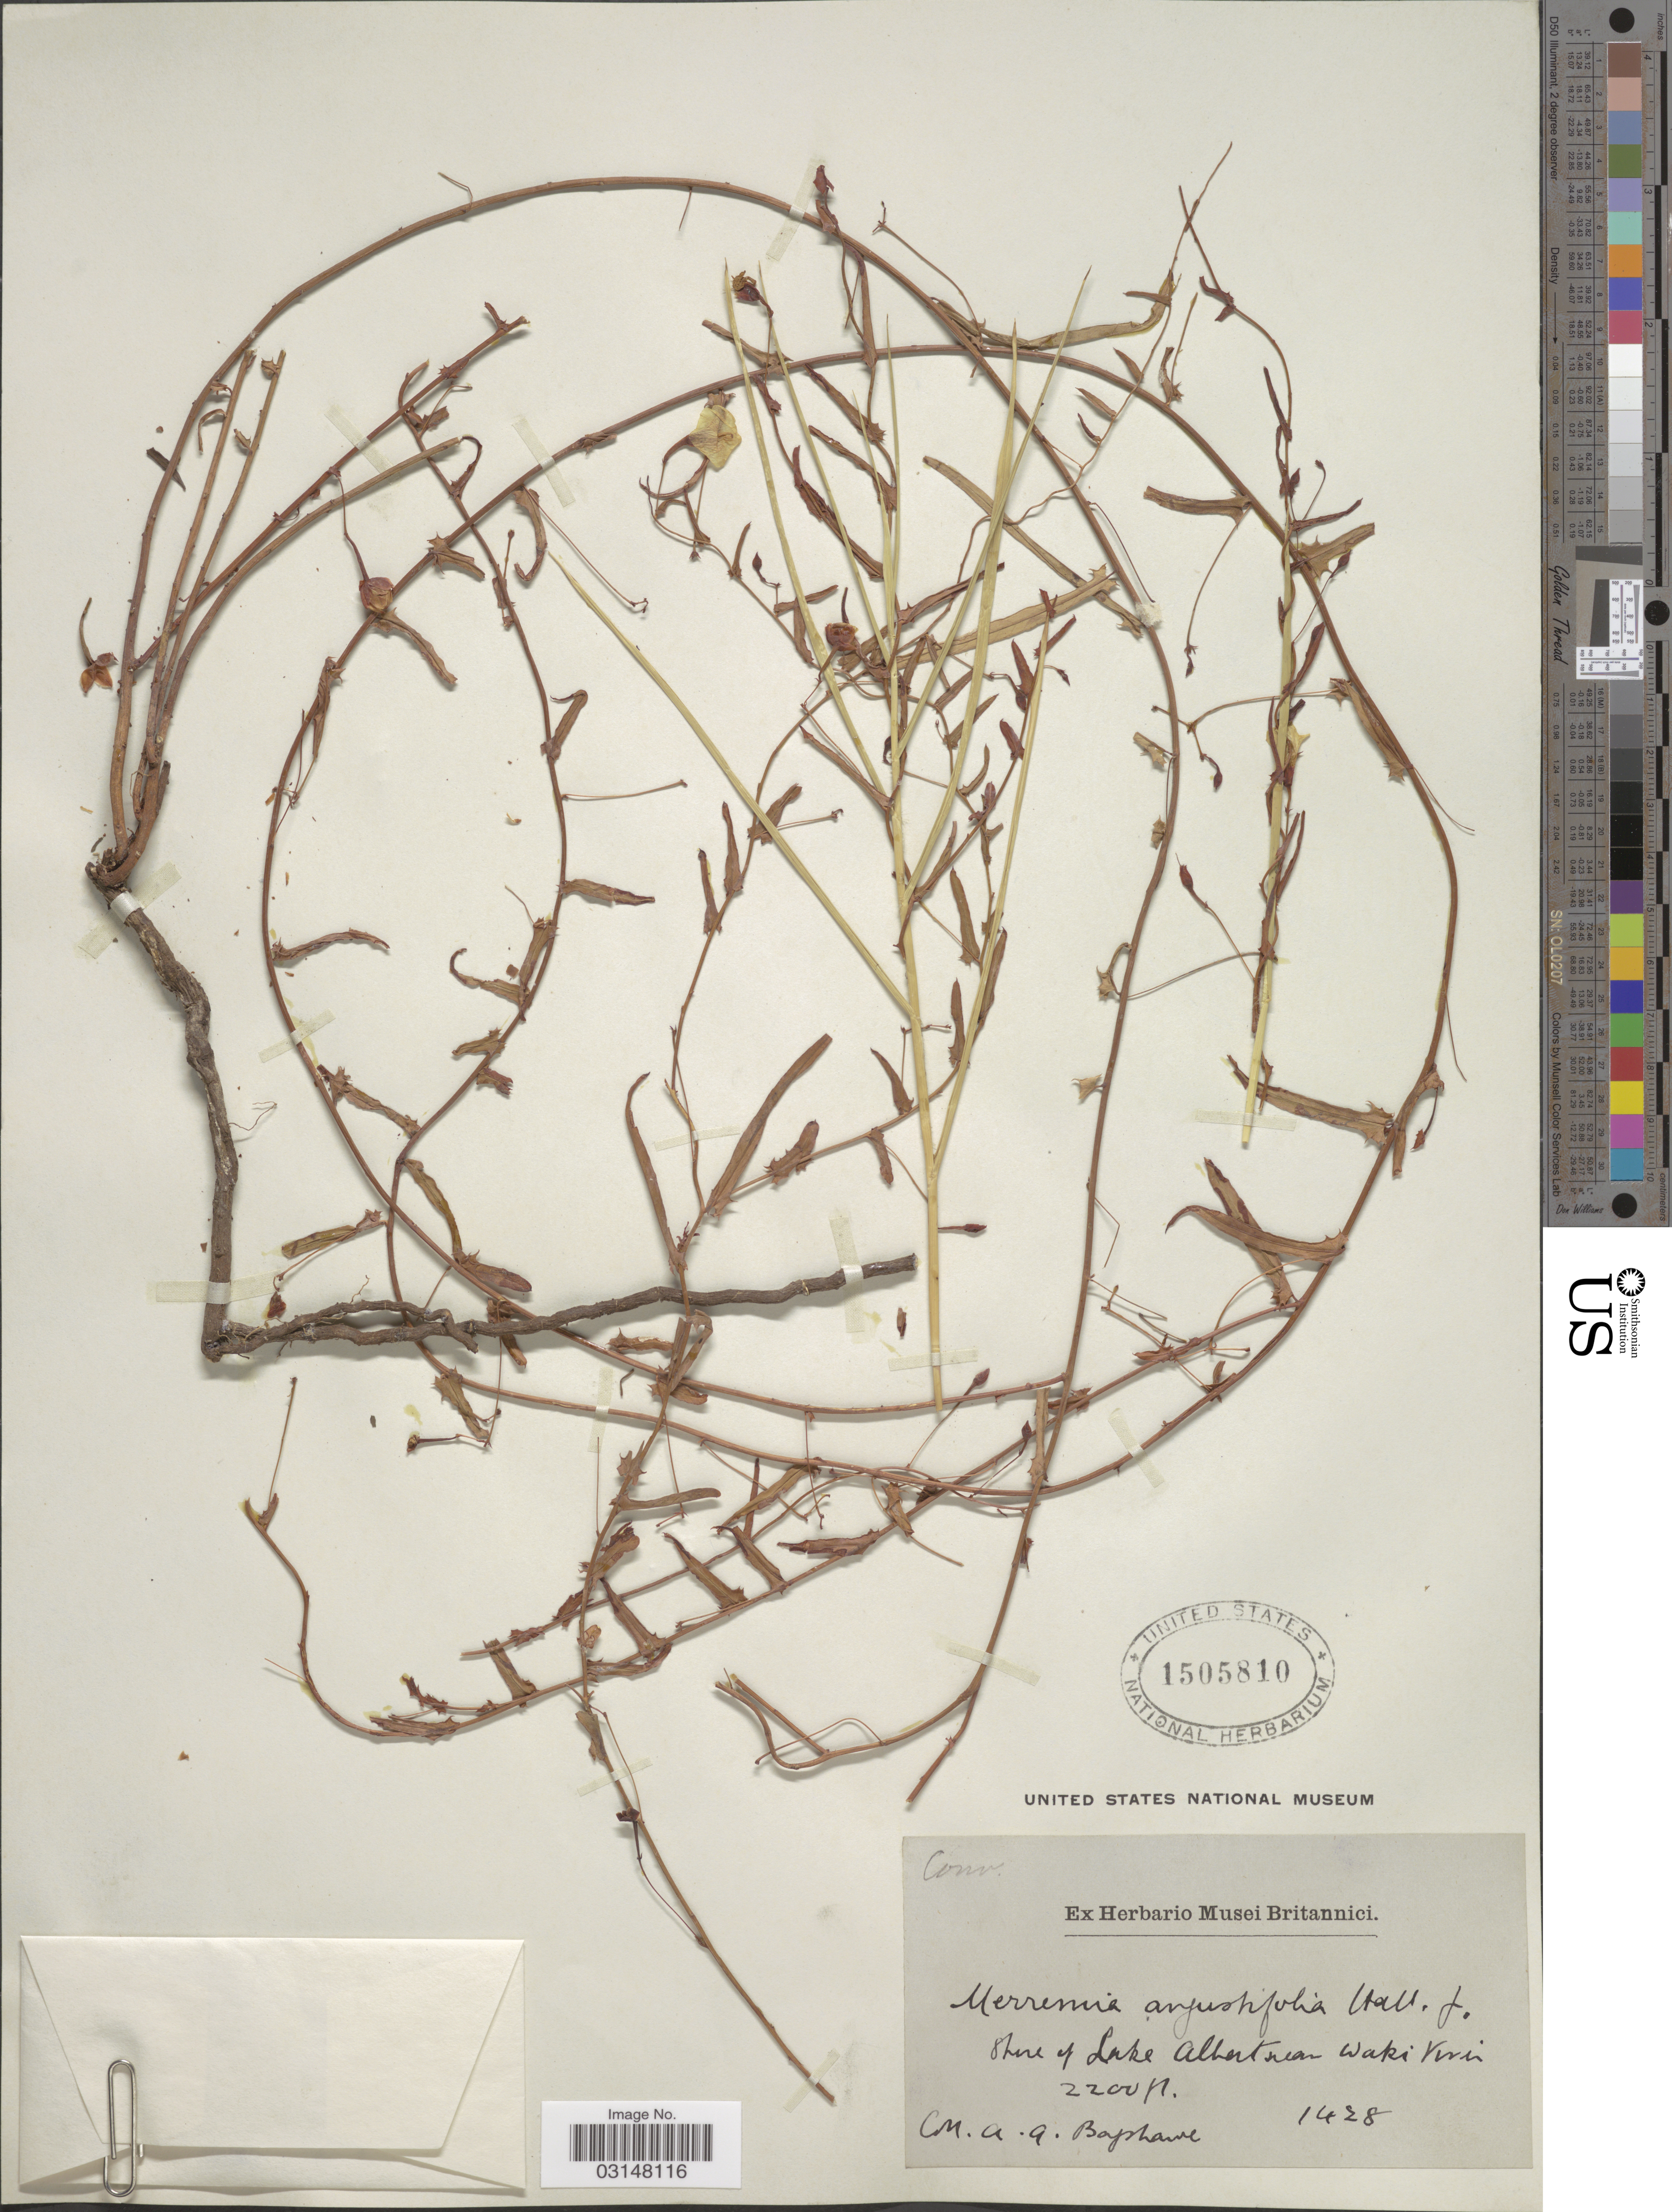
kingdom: Plantae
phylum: Tracheophyta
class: Magnoliopsida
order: Solanales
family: Convolvulaceae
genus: Xenostegia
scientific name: Xenostegia tridentata subsp. angustifolia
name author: Lejoly & Lisowski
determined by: Strong, Mark T., (BOT), Smithsonian Institution - National Museum of Natural History (UNITED STATES)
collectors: A. Bagshawe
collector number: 1428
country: Uganda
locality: Shore of Lake Albert near Waki River.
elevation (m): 671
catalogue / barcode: US 1505810